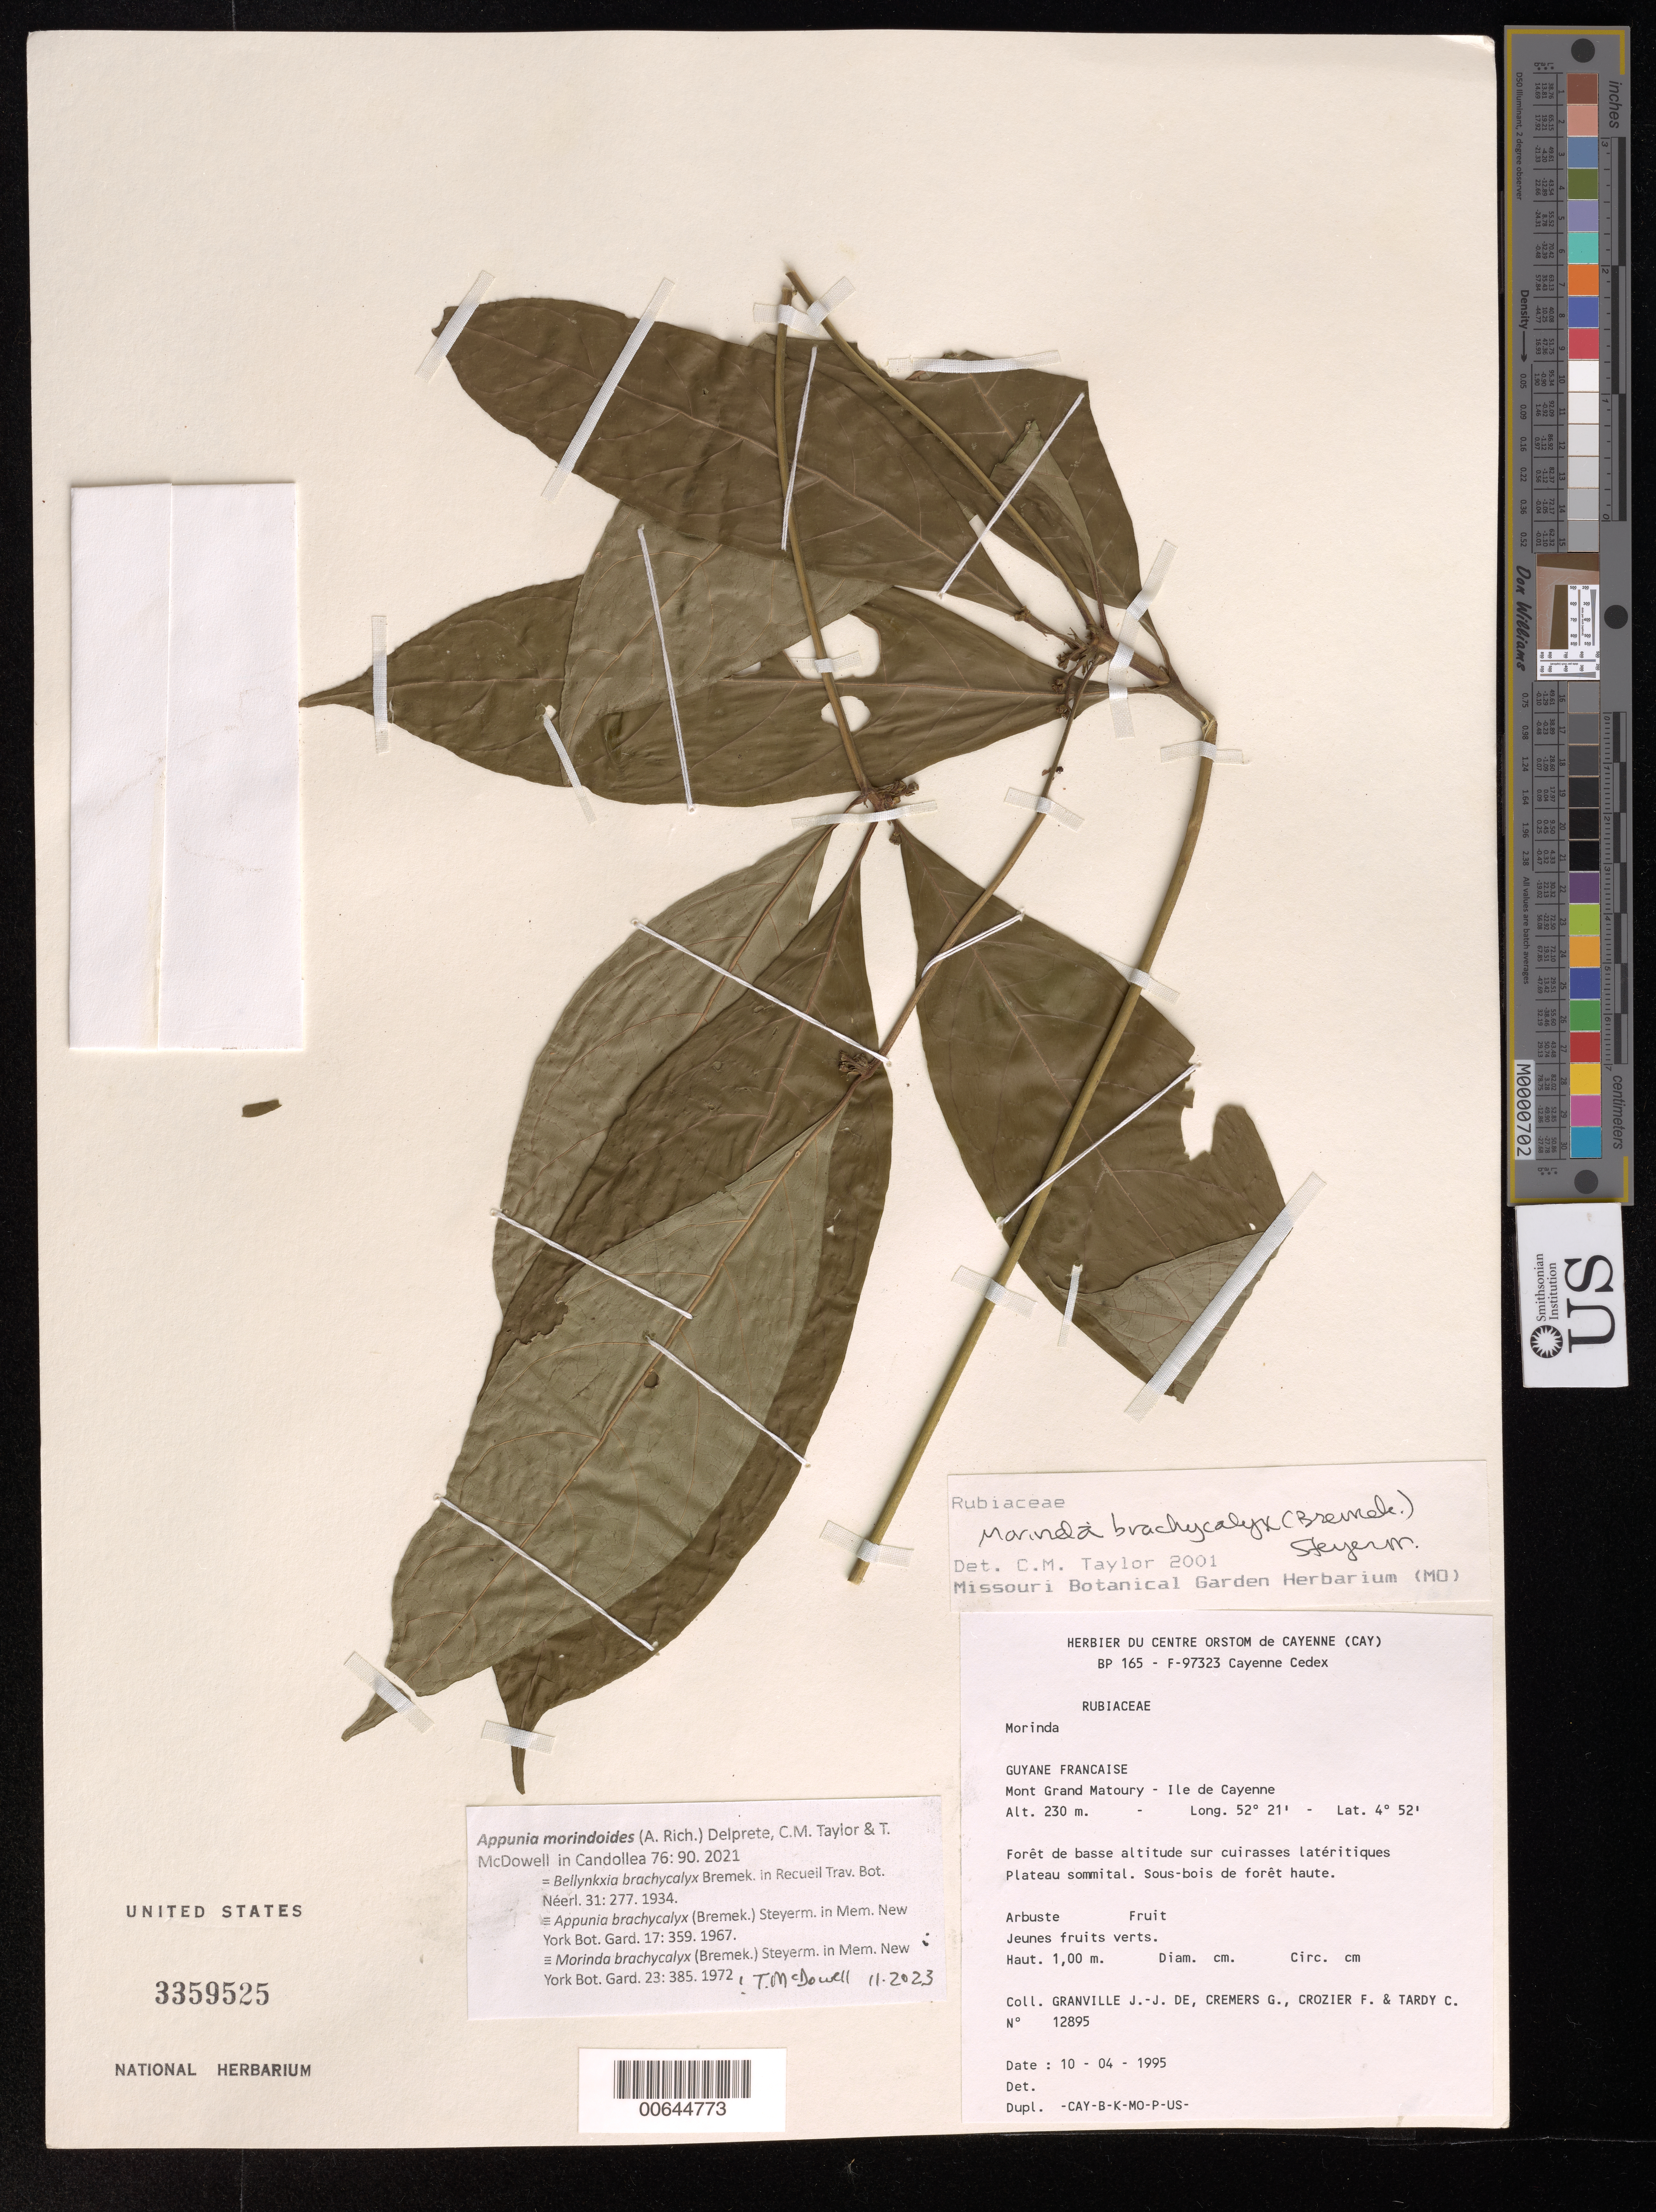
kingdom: Plantae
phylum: Tracheophyta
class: Magnoliopsida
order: Gentianales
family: Rubiaceae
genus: Appunia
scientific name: Appunia morindoides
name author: (A. Rich.) Delprete et al.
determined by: McDowell, T.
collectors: J.-J. de Granville, G. Cremers, F. Crozier & C. Tardy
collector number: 12895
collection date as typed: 10-Apr-95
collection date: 1995-04-10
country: French Guiana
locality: Mont Grand Matoury, Ile de Cayenne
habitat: Low forest on laterite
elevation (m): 230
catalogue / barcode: US 3359525